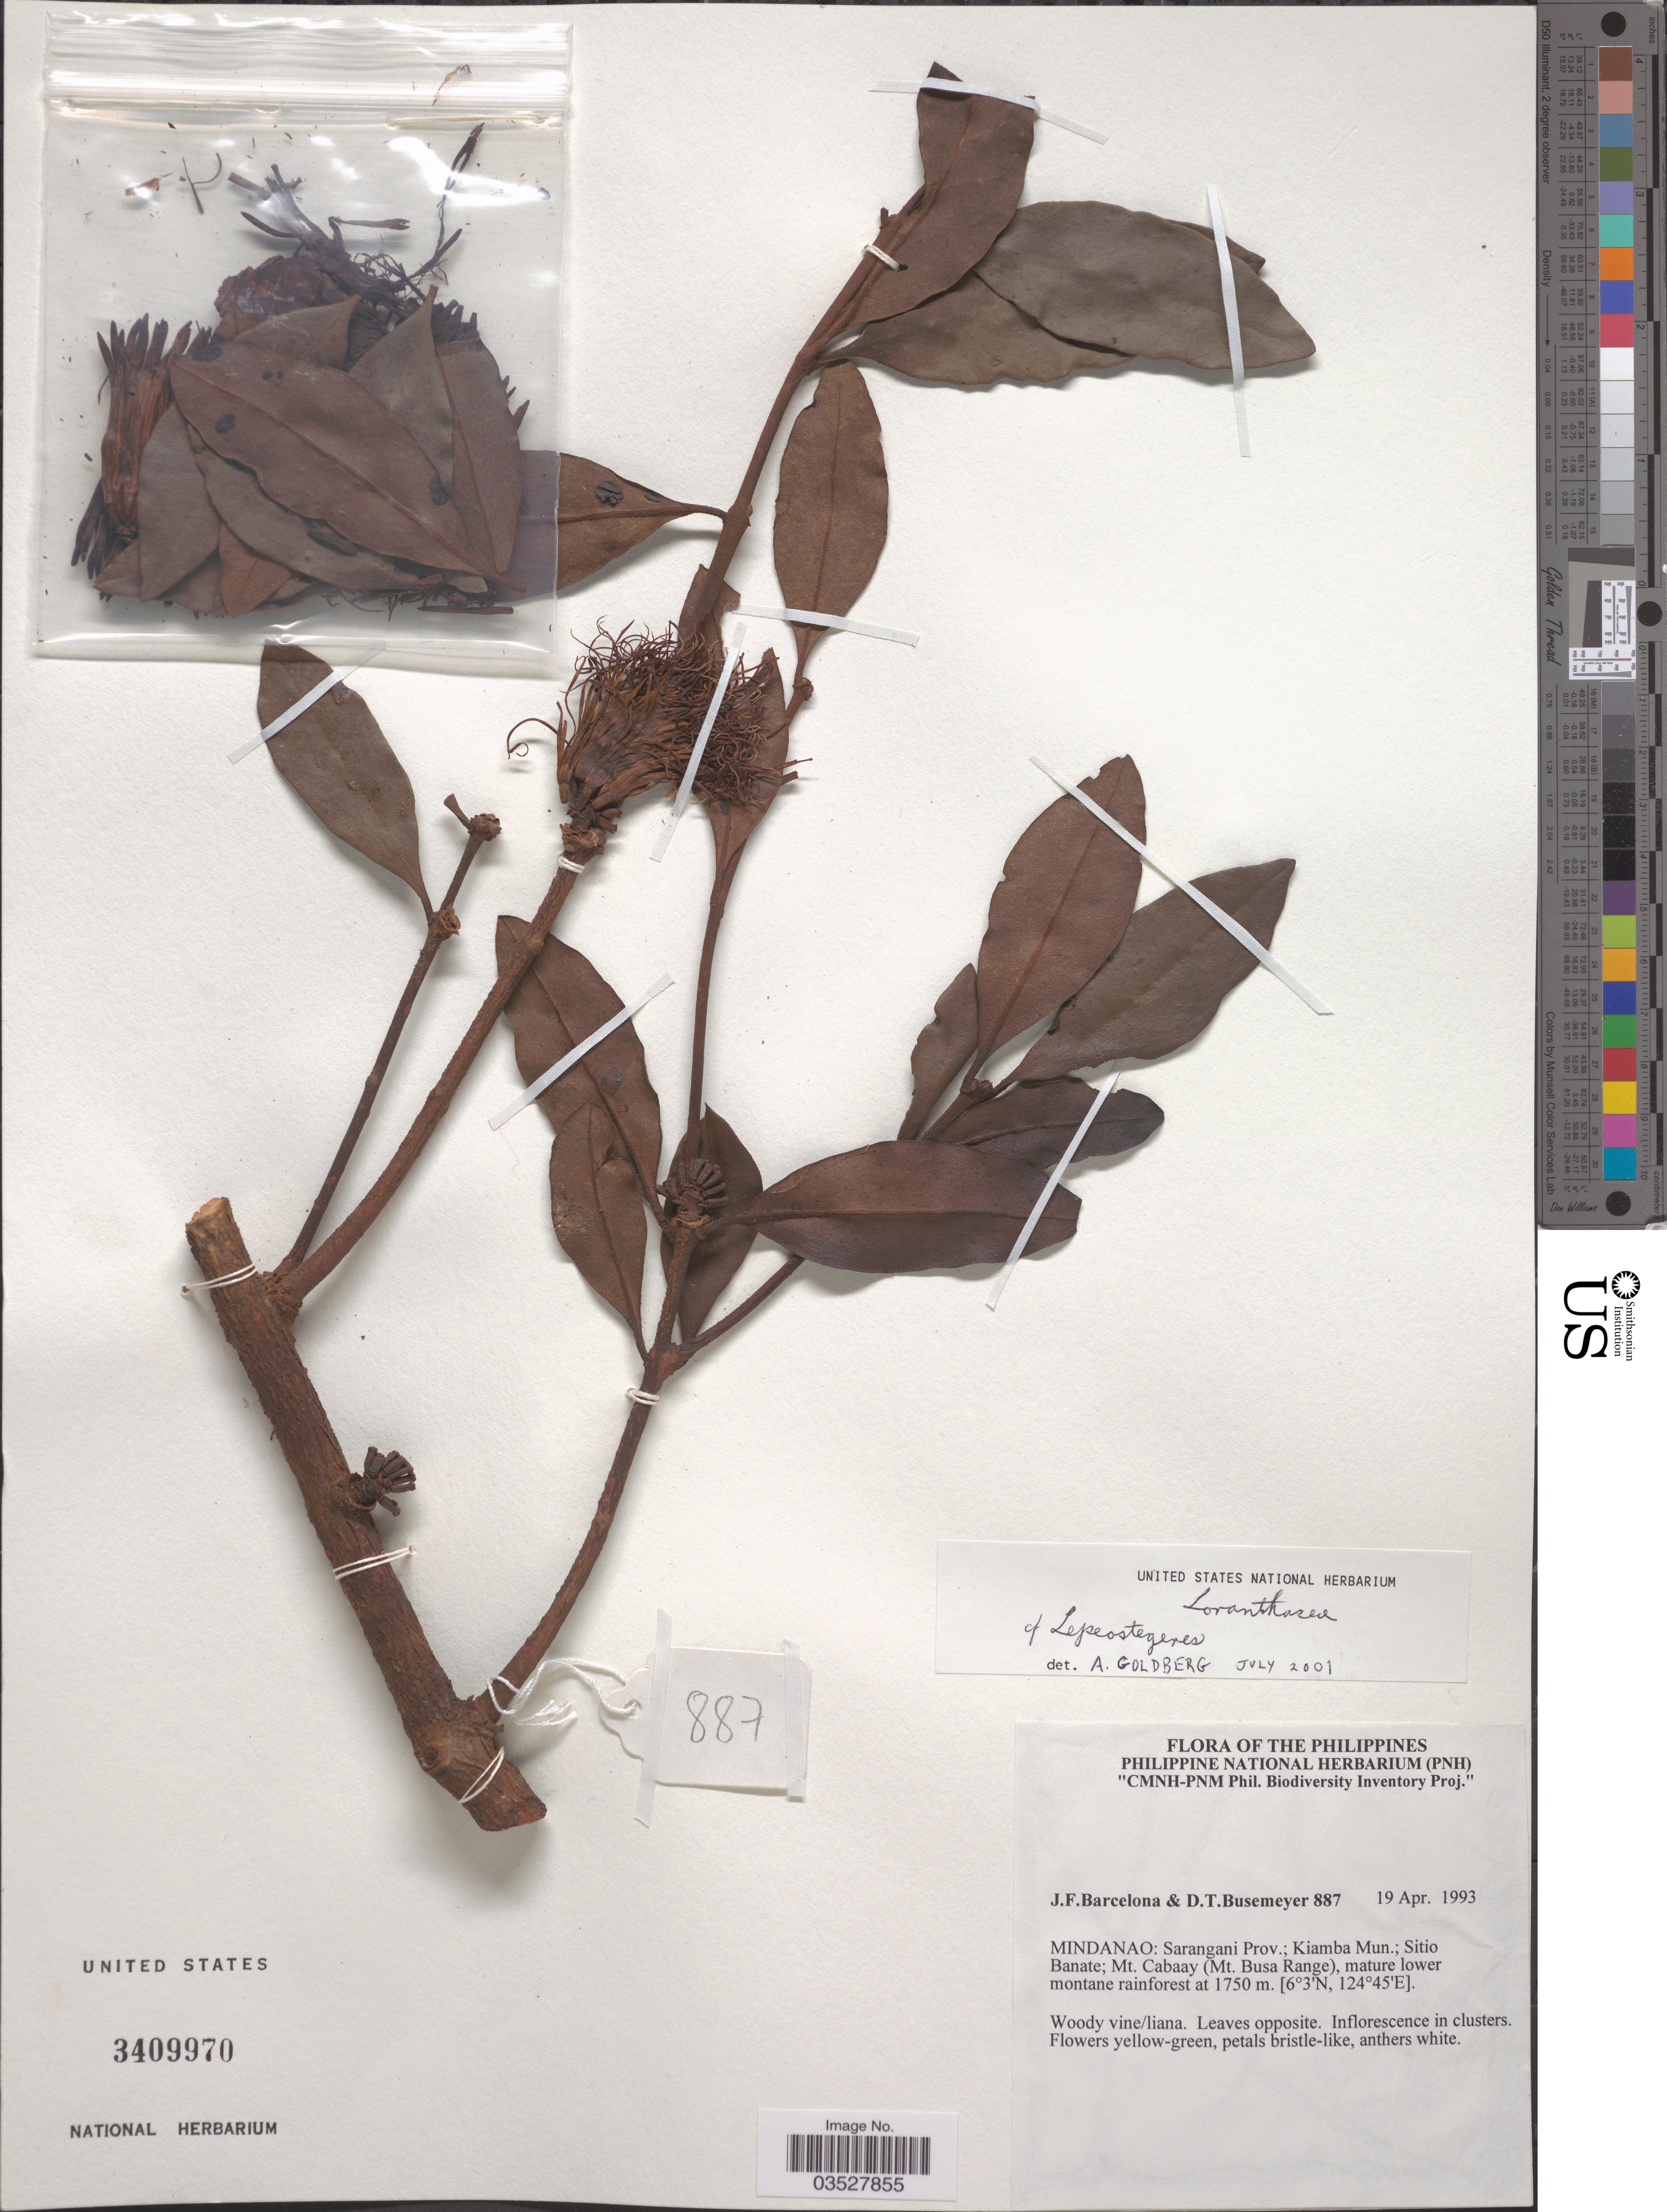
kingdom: Plantae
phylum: Tracheophyta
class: Magnoliopsida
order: Santalales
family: Loranthaceae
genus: Lepeostegeres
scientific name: Lepeostegeres sp.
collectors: J. F. Barcelona & D. Busemeyer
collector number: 887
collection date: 1993-04-19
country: Philippines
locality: Mindanao: Sarangani Prov.; Kiamba Mun.; Sitio Banate; Mt. Cabaay (Mt. Busa Range).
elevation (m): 1750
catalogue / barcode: US 3409970